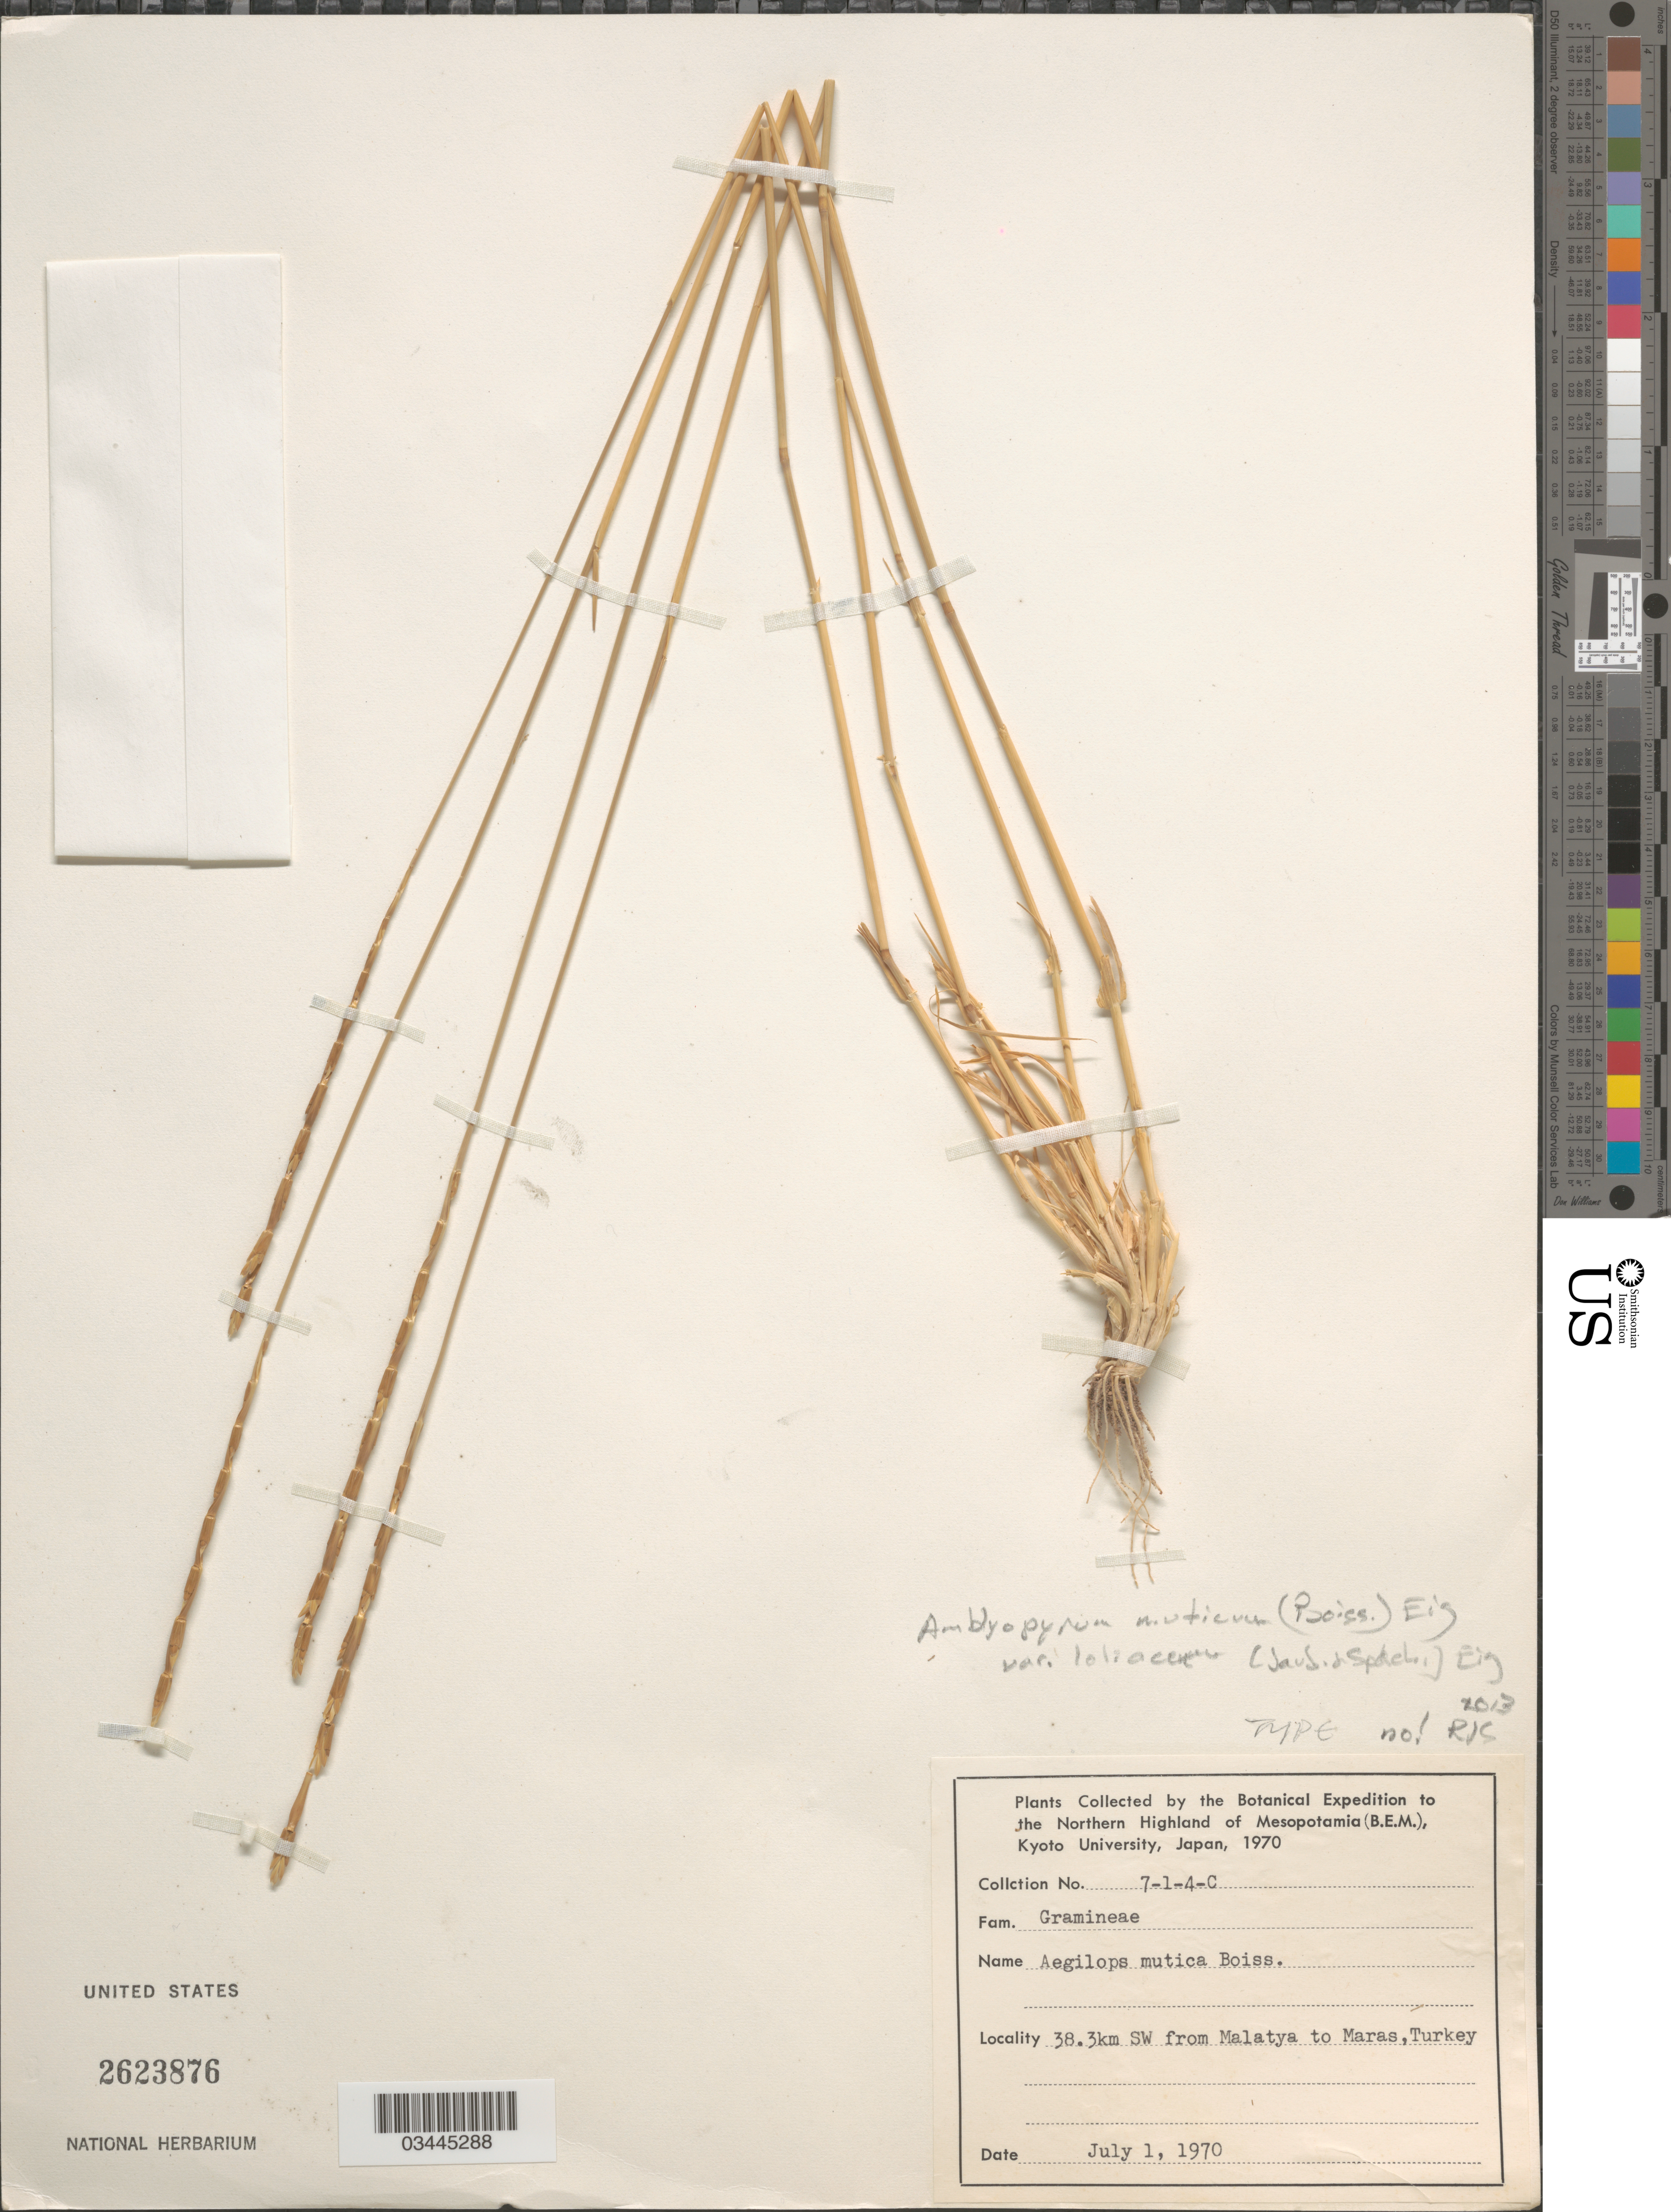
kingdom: Plantae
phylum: Tracheophyta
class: Liliopsida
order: Poales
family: Poaceae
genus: Aegilops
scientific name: Aegilops mutica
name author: Boiss.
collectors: The Botanical Expedition to the Northern Highland of Mesopotamia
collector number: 7-1-4-C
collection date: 1970-07-01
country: Turkey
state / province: Malatya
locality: The Northern Highland of Mesopotamia (B.E.M.). 38.3km SW from Malatya to Maras.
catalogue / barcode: US 2623876